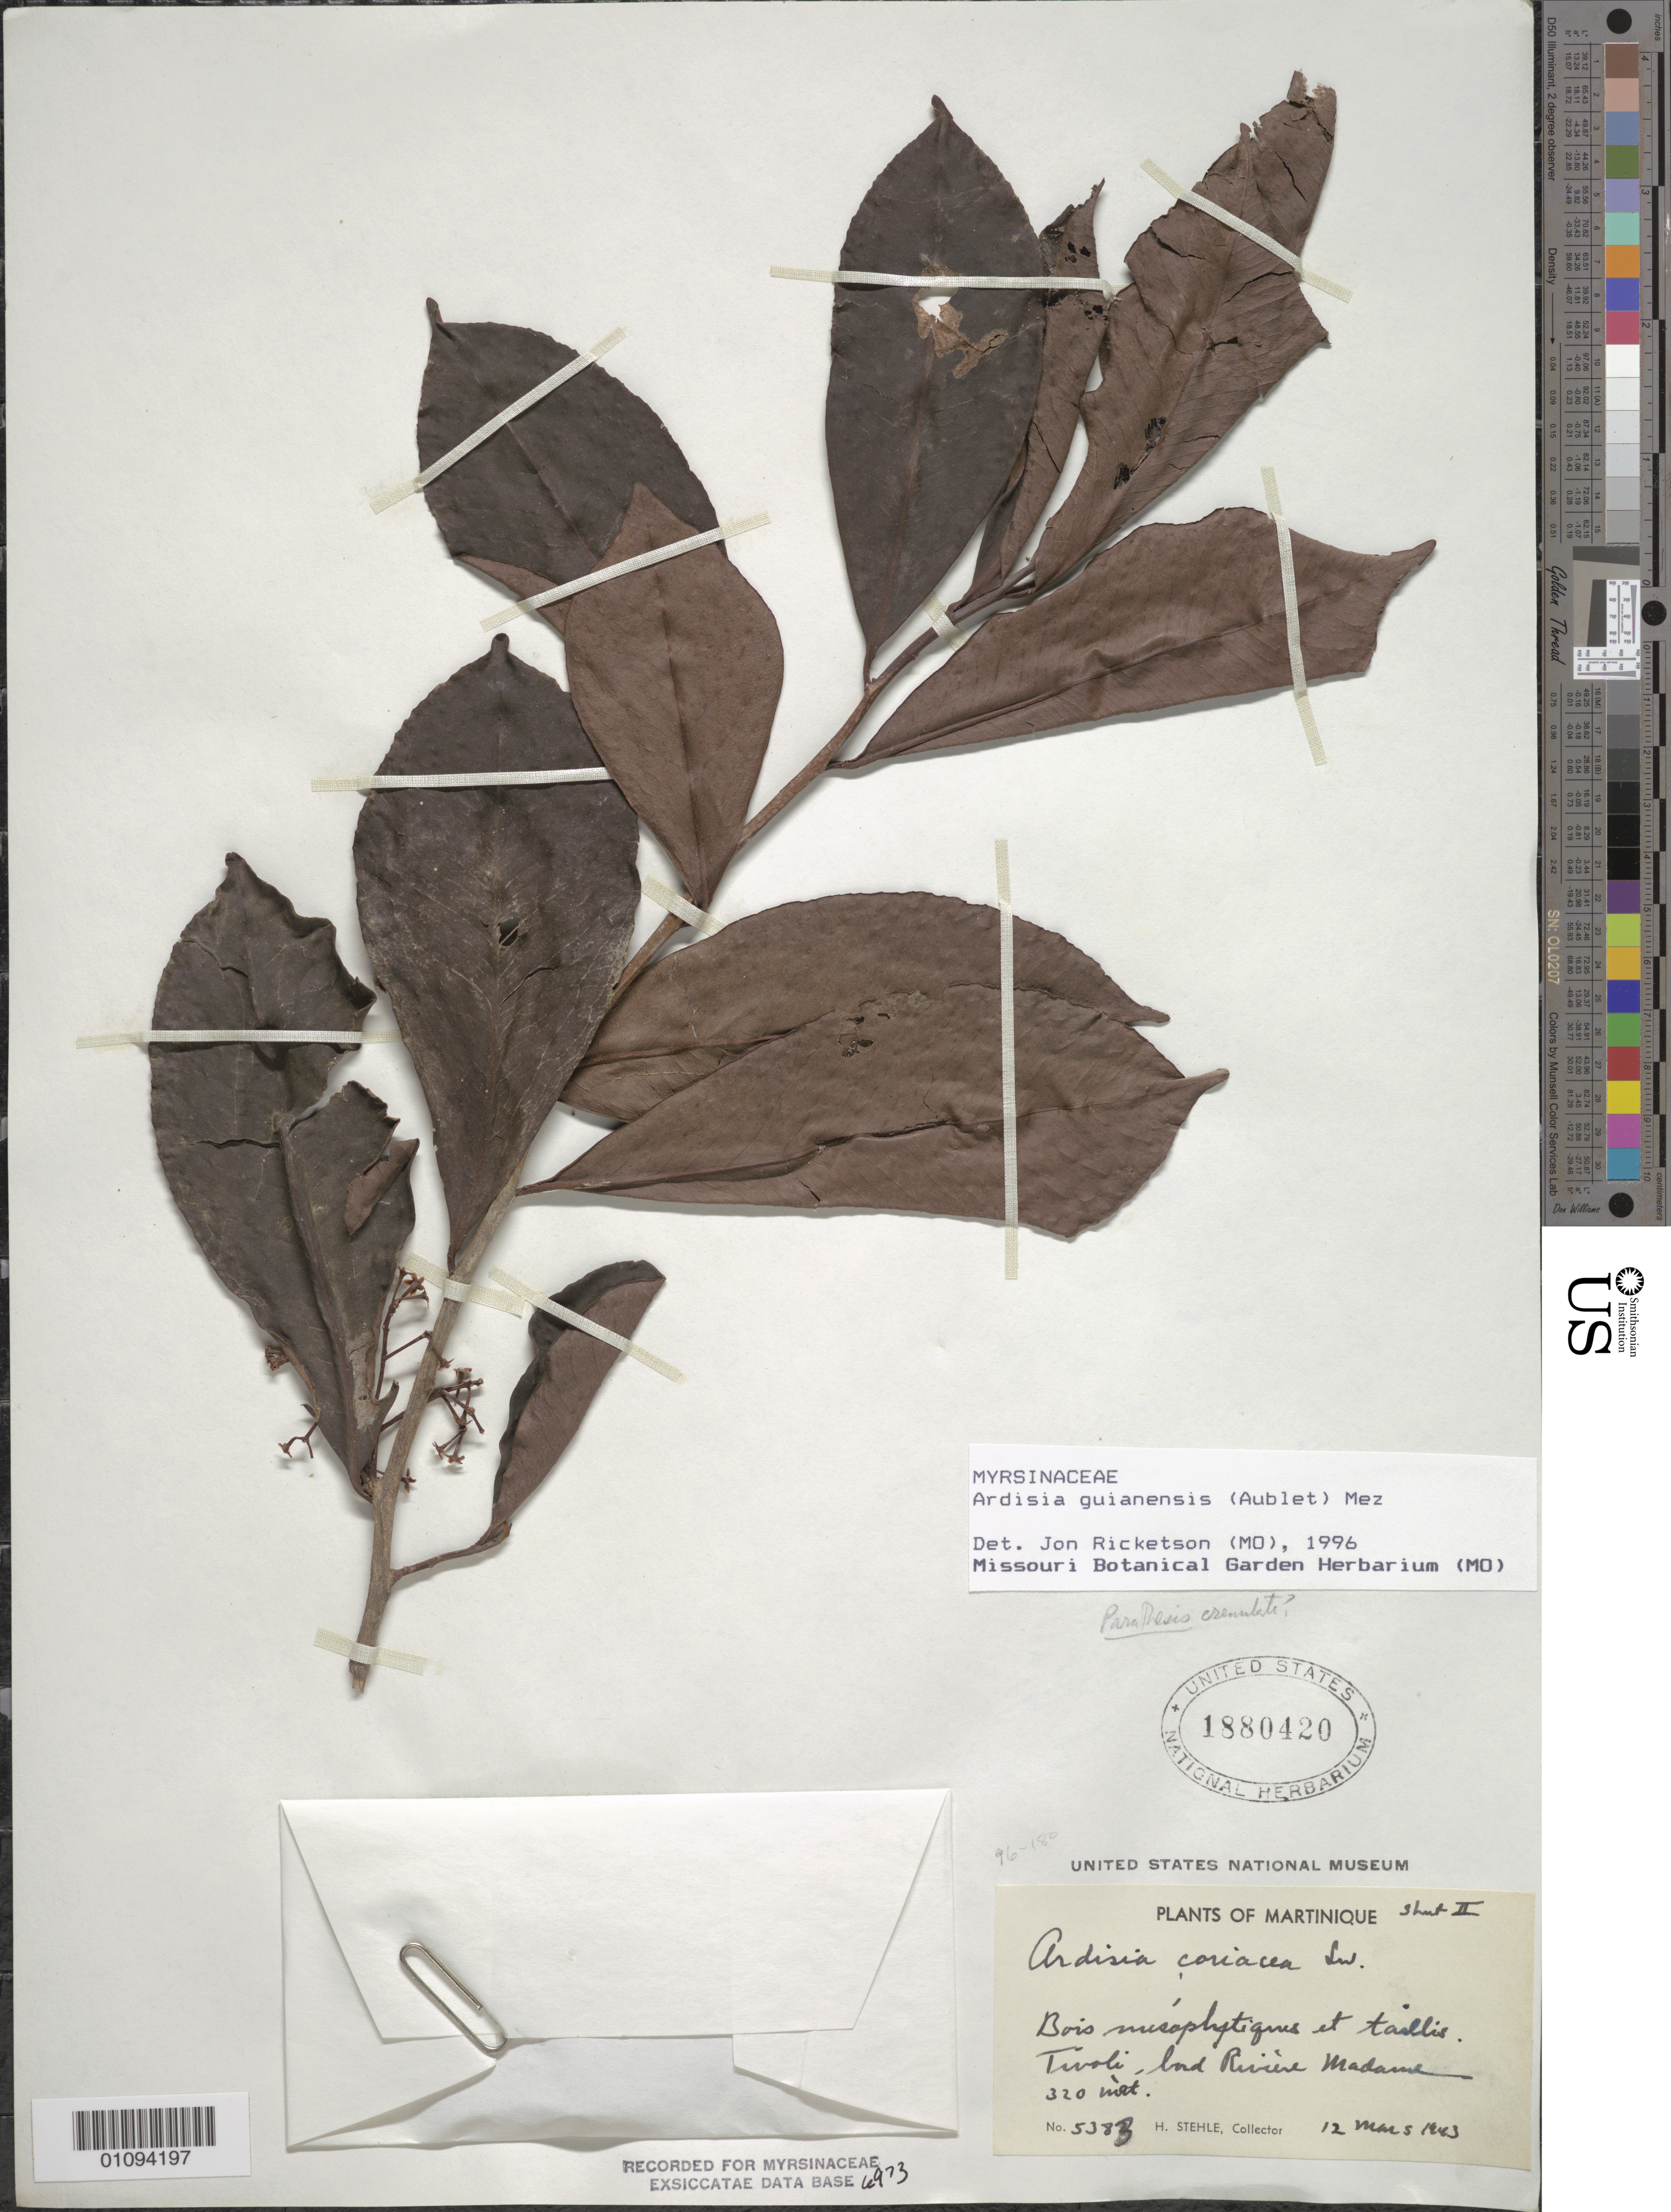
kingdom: Plantae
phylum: Tracheophyta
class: Magnoliopsida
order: Ericales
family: Primulaceae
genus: Ardisia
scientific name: Ardisia guianensis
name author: (Aubl.) Mez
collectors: H. Stehlé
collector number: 5383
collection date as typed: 12 Mar 1943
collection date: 1943-03-12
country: Martinique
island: Martinique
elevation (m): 320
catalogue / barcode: US 1880420